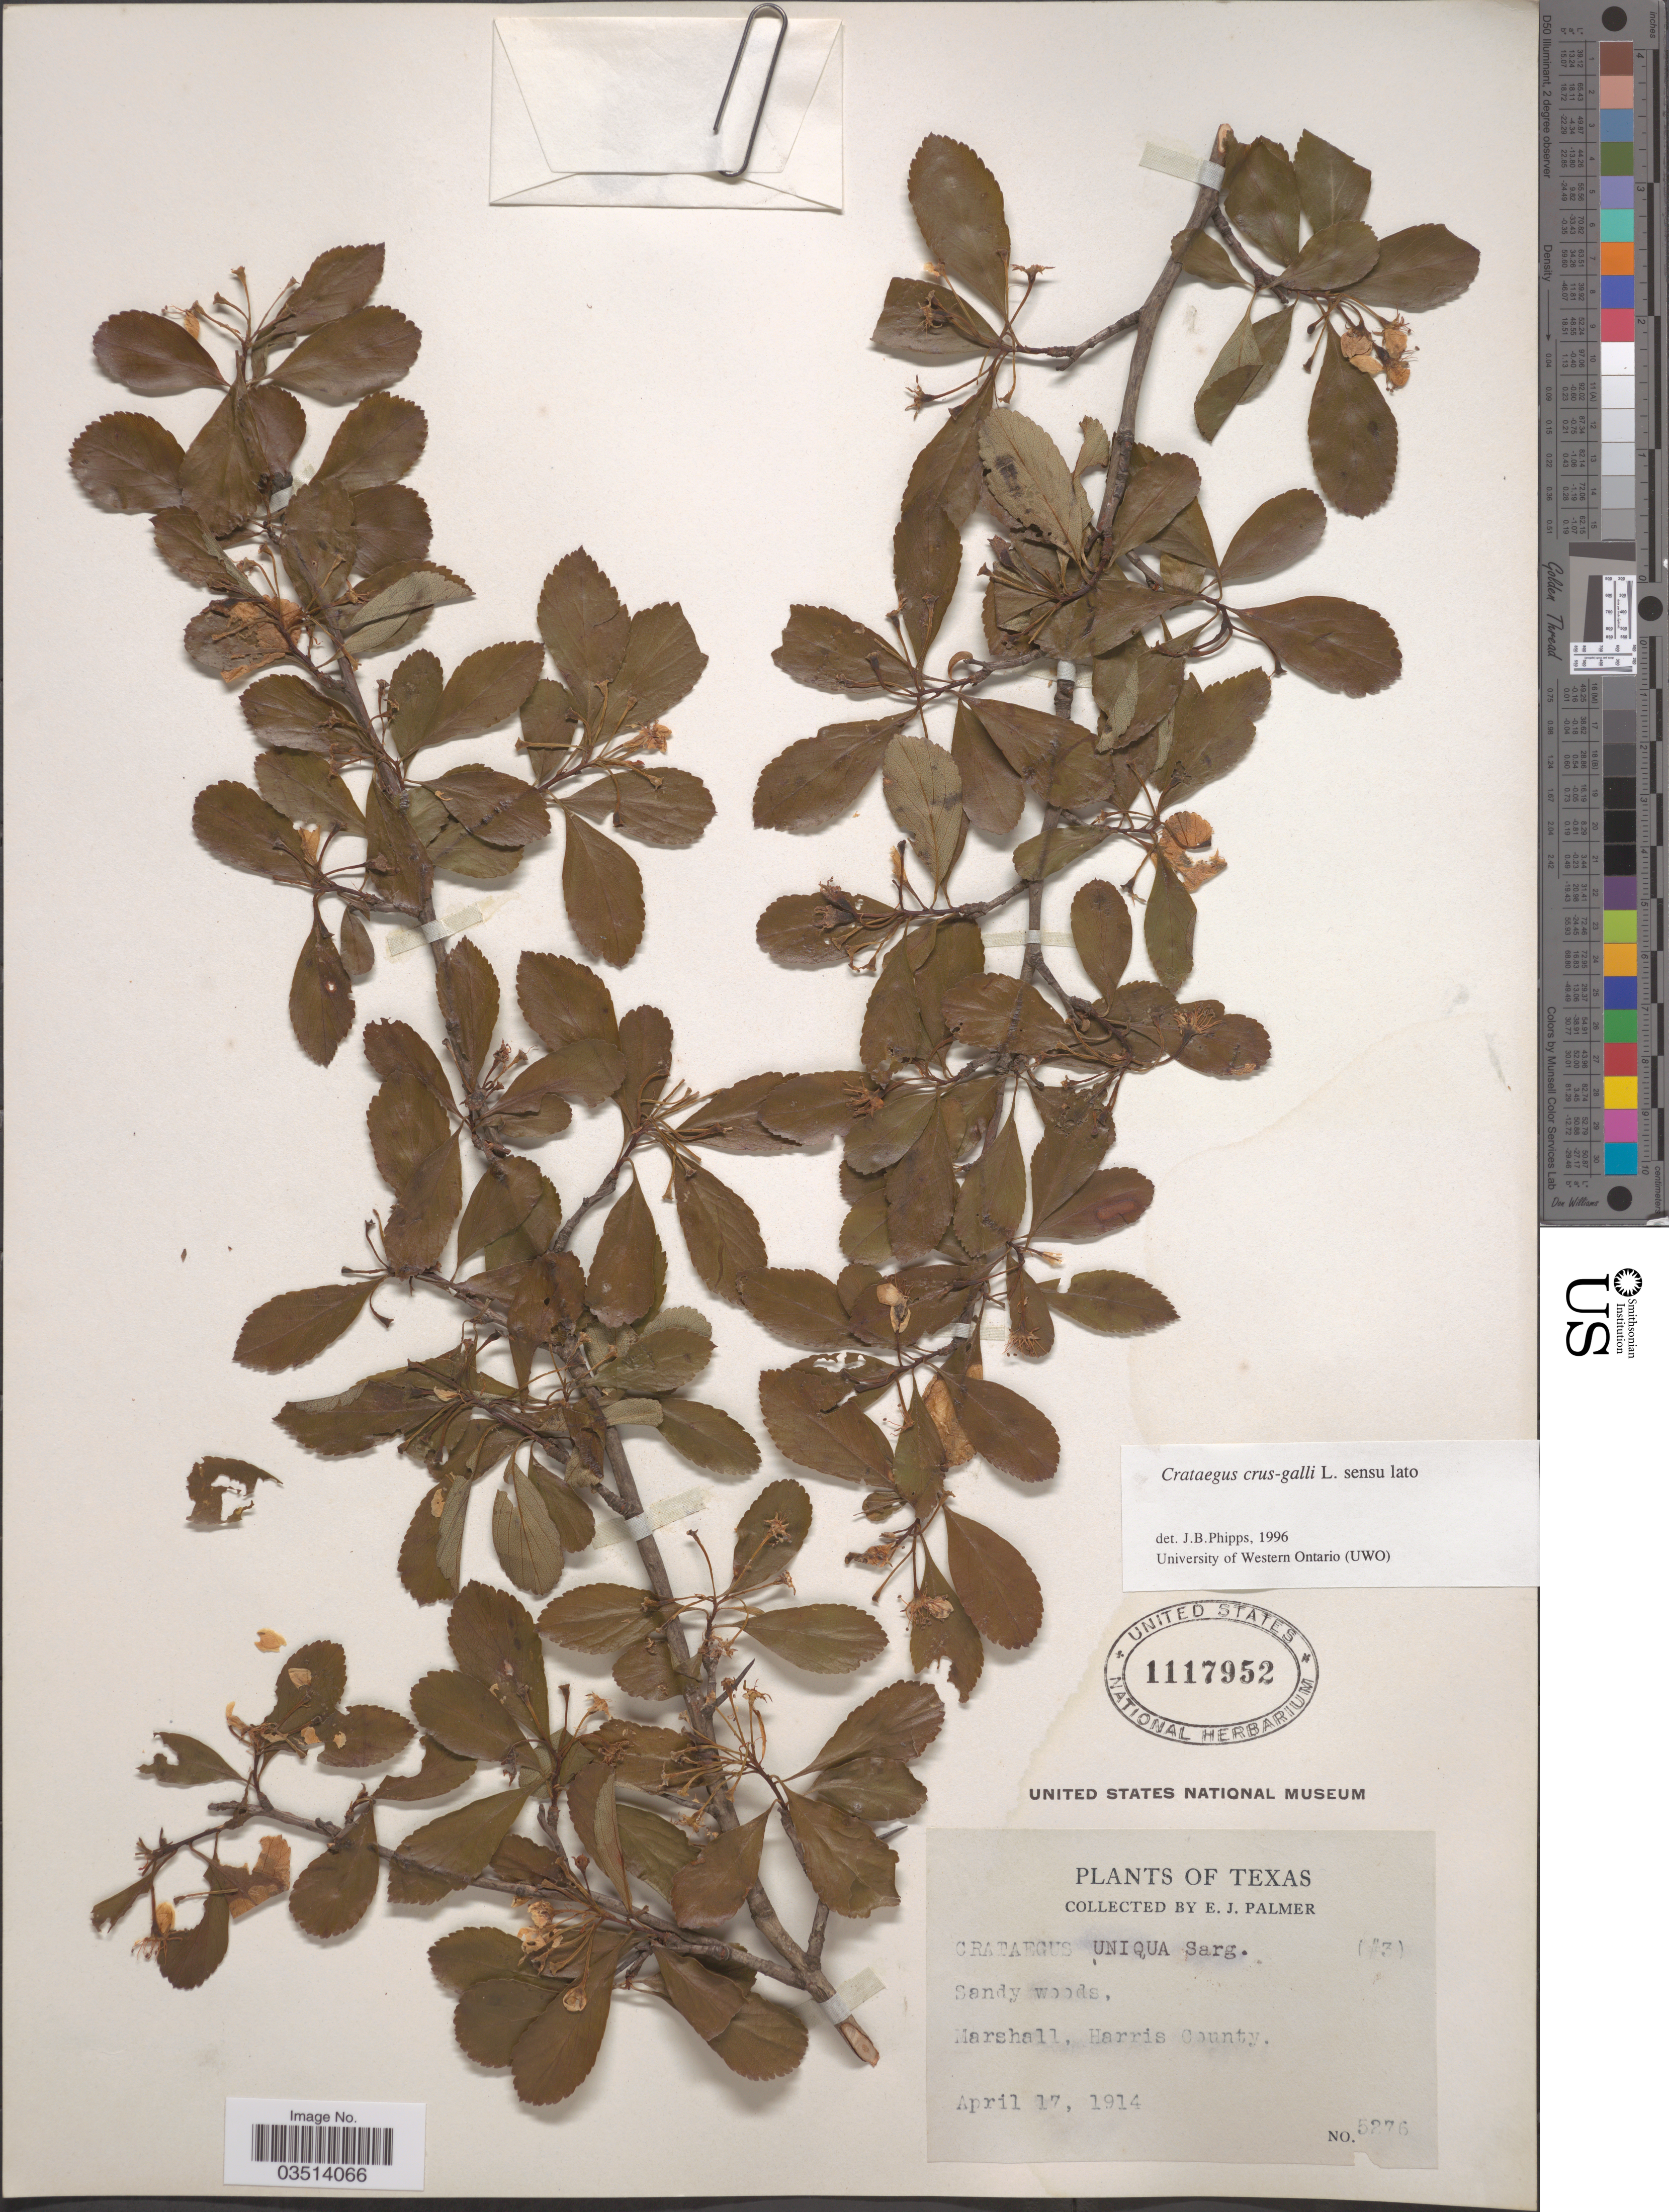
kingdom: Plantae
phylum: Tracheophyta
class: Magnoliopsida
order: Rosales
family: Rosaceae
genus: Crataegus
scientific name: Crataegus crus-galli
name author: L.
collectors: E. J. Palmer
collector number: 5276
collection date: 1914-04-17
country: United States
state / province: Texas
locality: Marshall, Harris County.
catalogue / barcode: US 1117952